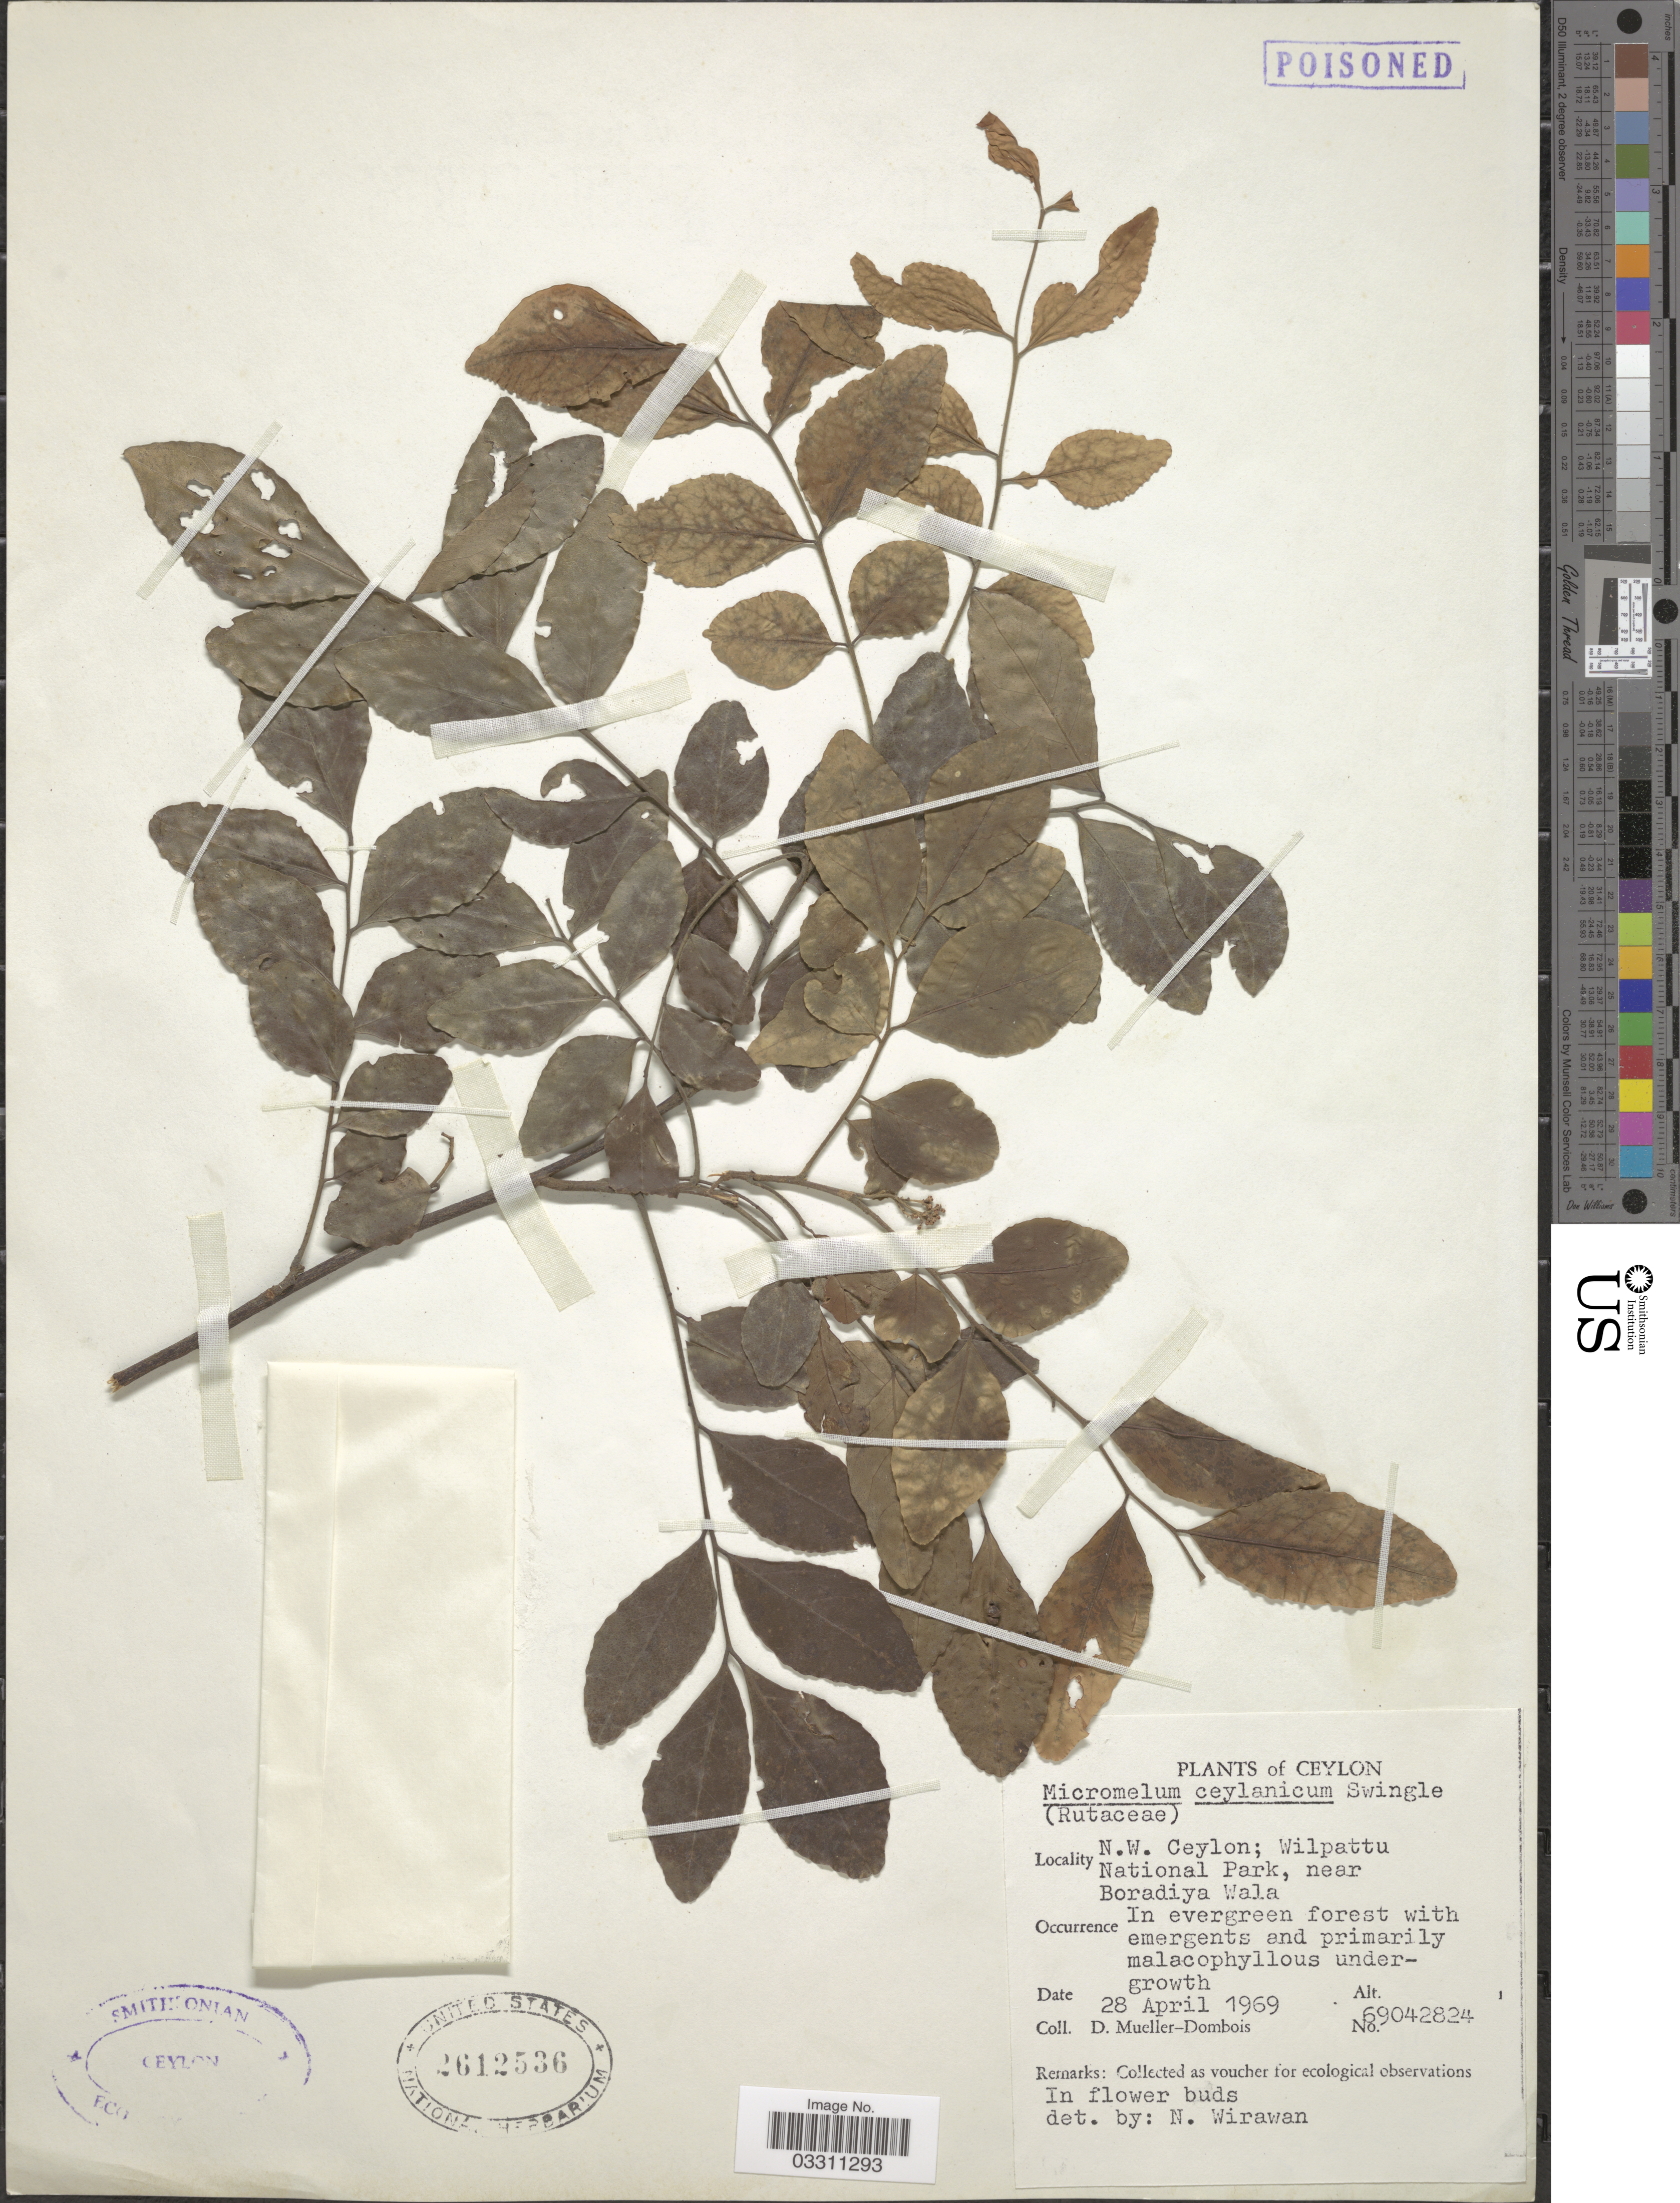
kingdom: Plantae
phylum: Tracheophyta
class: Magnoliopsida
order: Sapindales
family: Rutaceae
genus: Micromelum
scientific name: Micromelum ceylanicum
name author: Wight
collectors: D. Mueller-Dombois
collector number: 69042824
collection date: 1969-04-28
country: Sri Lanka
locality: Ceylon. N.W. Ceylon; Wilpattu National Park, near Boradiya Wala.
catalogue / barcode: US 2612536